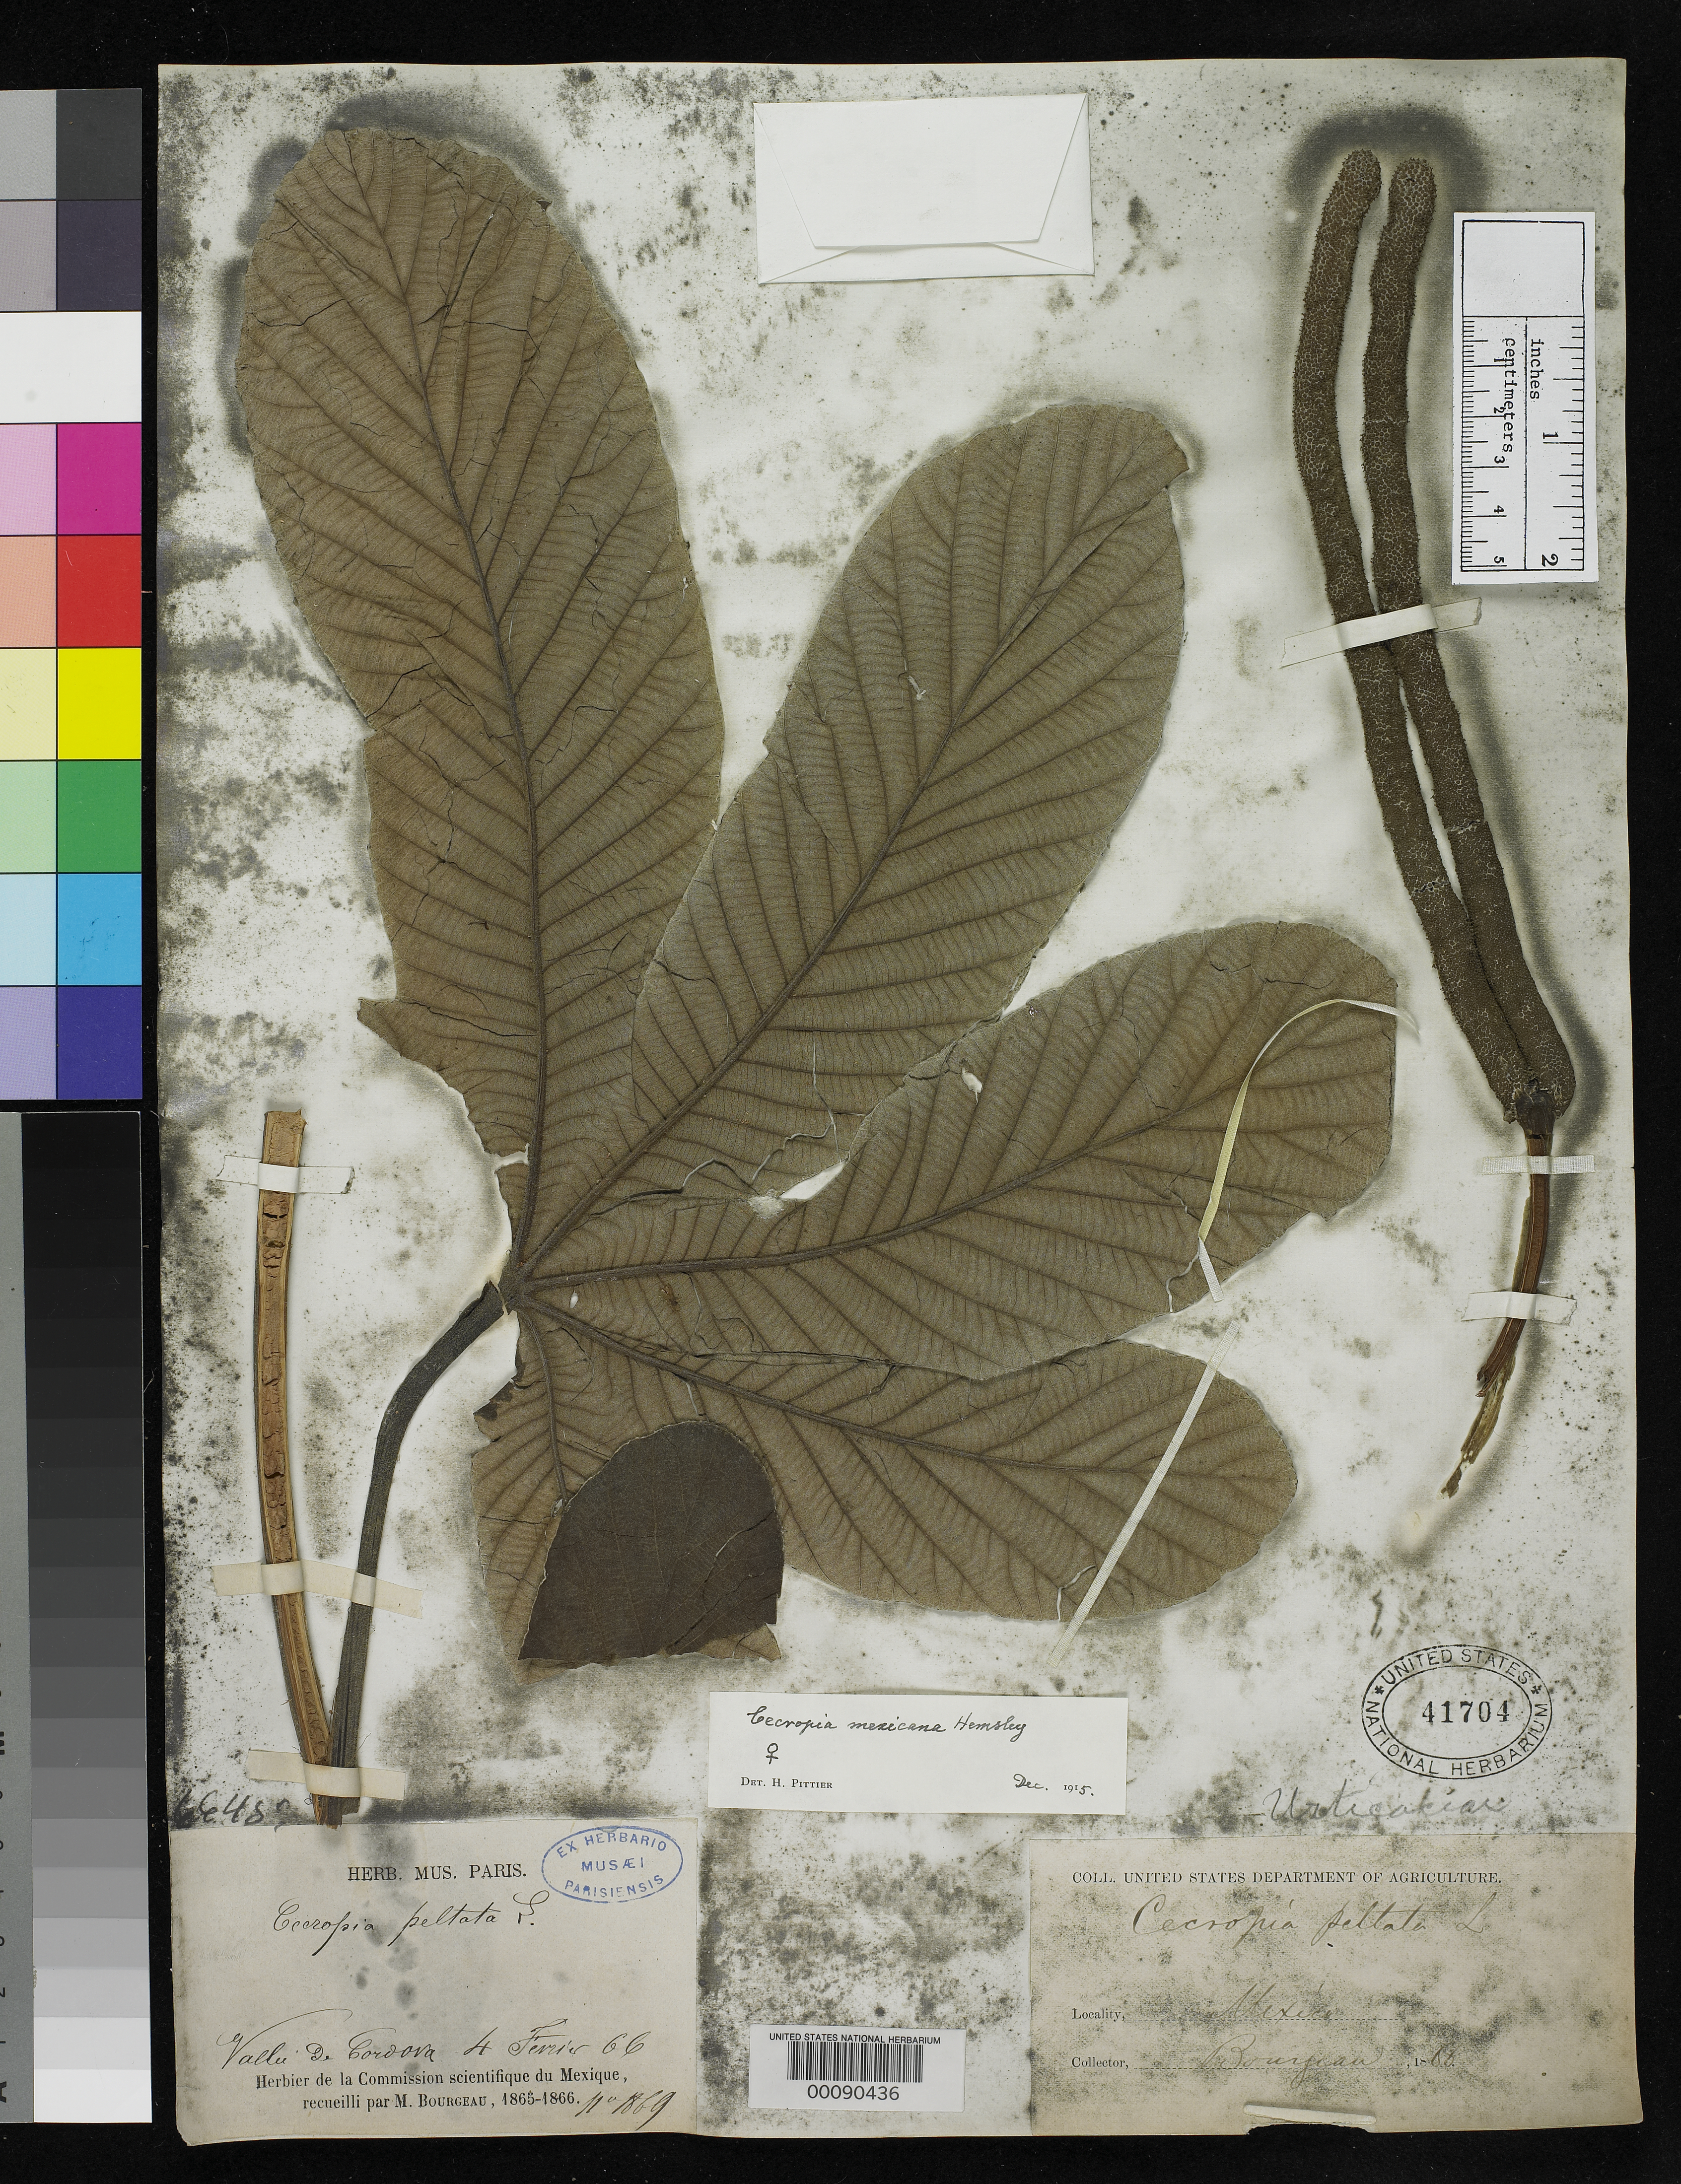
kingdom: Plantae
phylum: Tracheophyta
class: Magnoliopsida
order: Rosales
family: Urticaceae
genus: Cecropia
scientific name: Cecropia mexicana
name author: Hemsl.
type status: Isotype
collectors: E. Bourgeau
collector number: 1869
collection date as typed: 04 Feb 1866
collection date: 1866-02-04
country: Mexico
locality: Valley of Mexico.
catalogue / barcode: US 41704